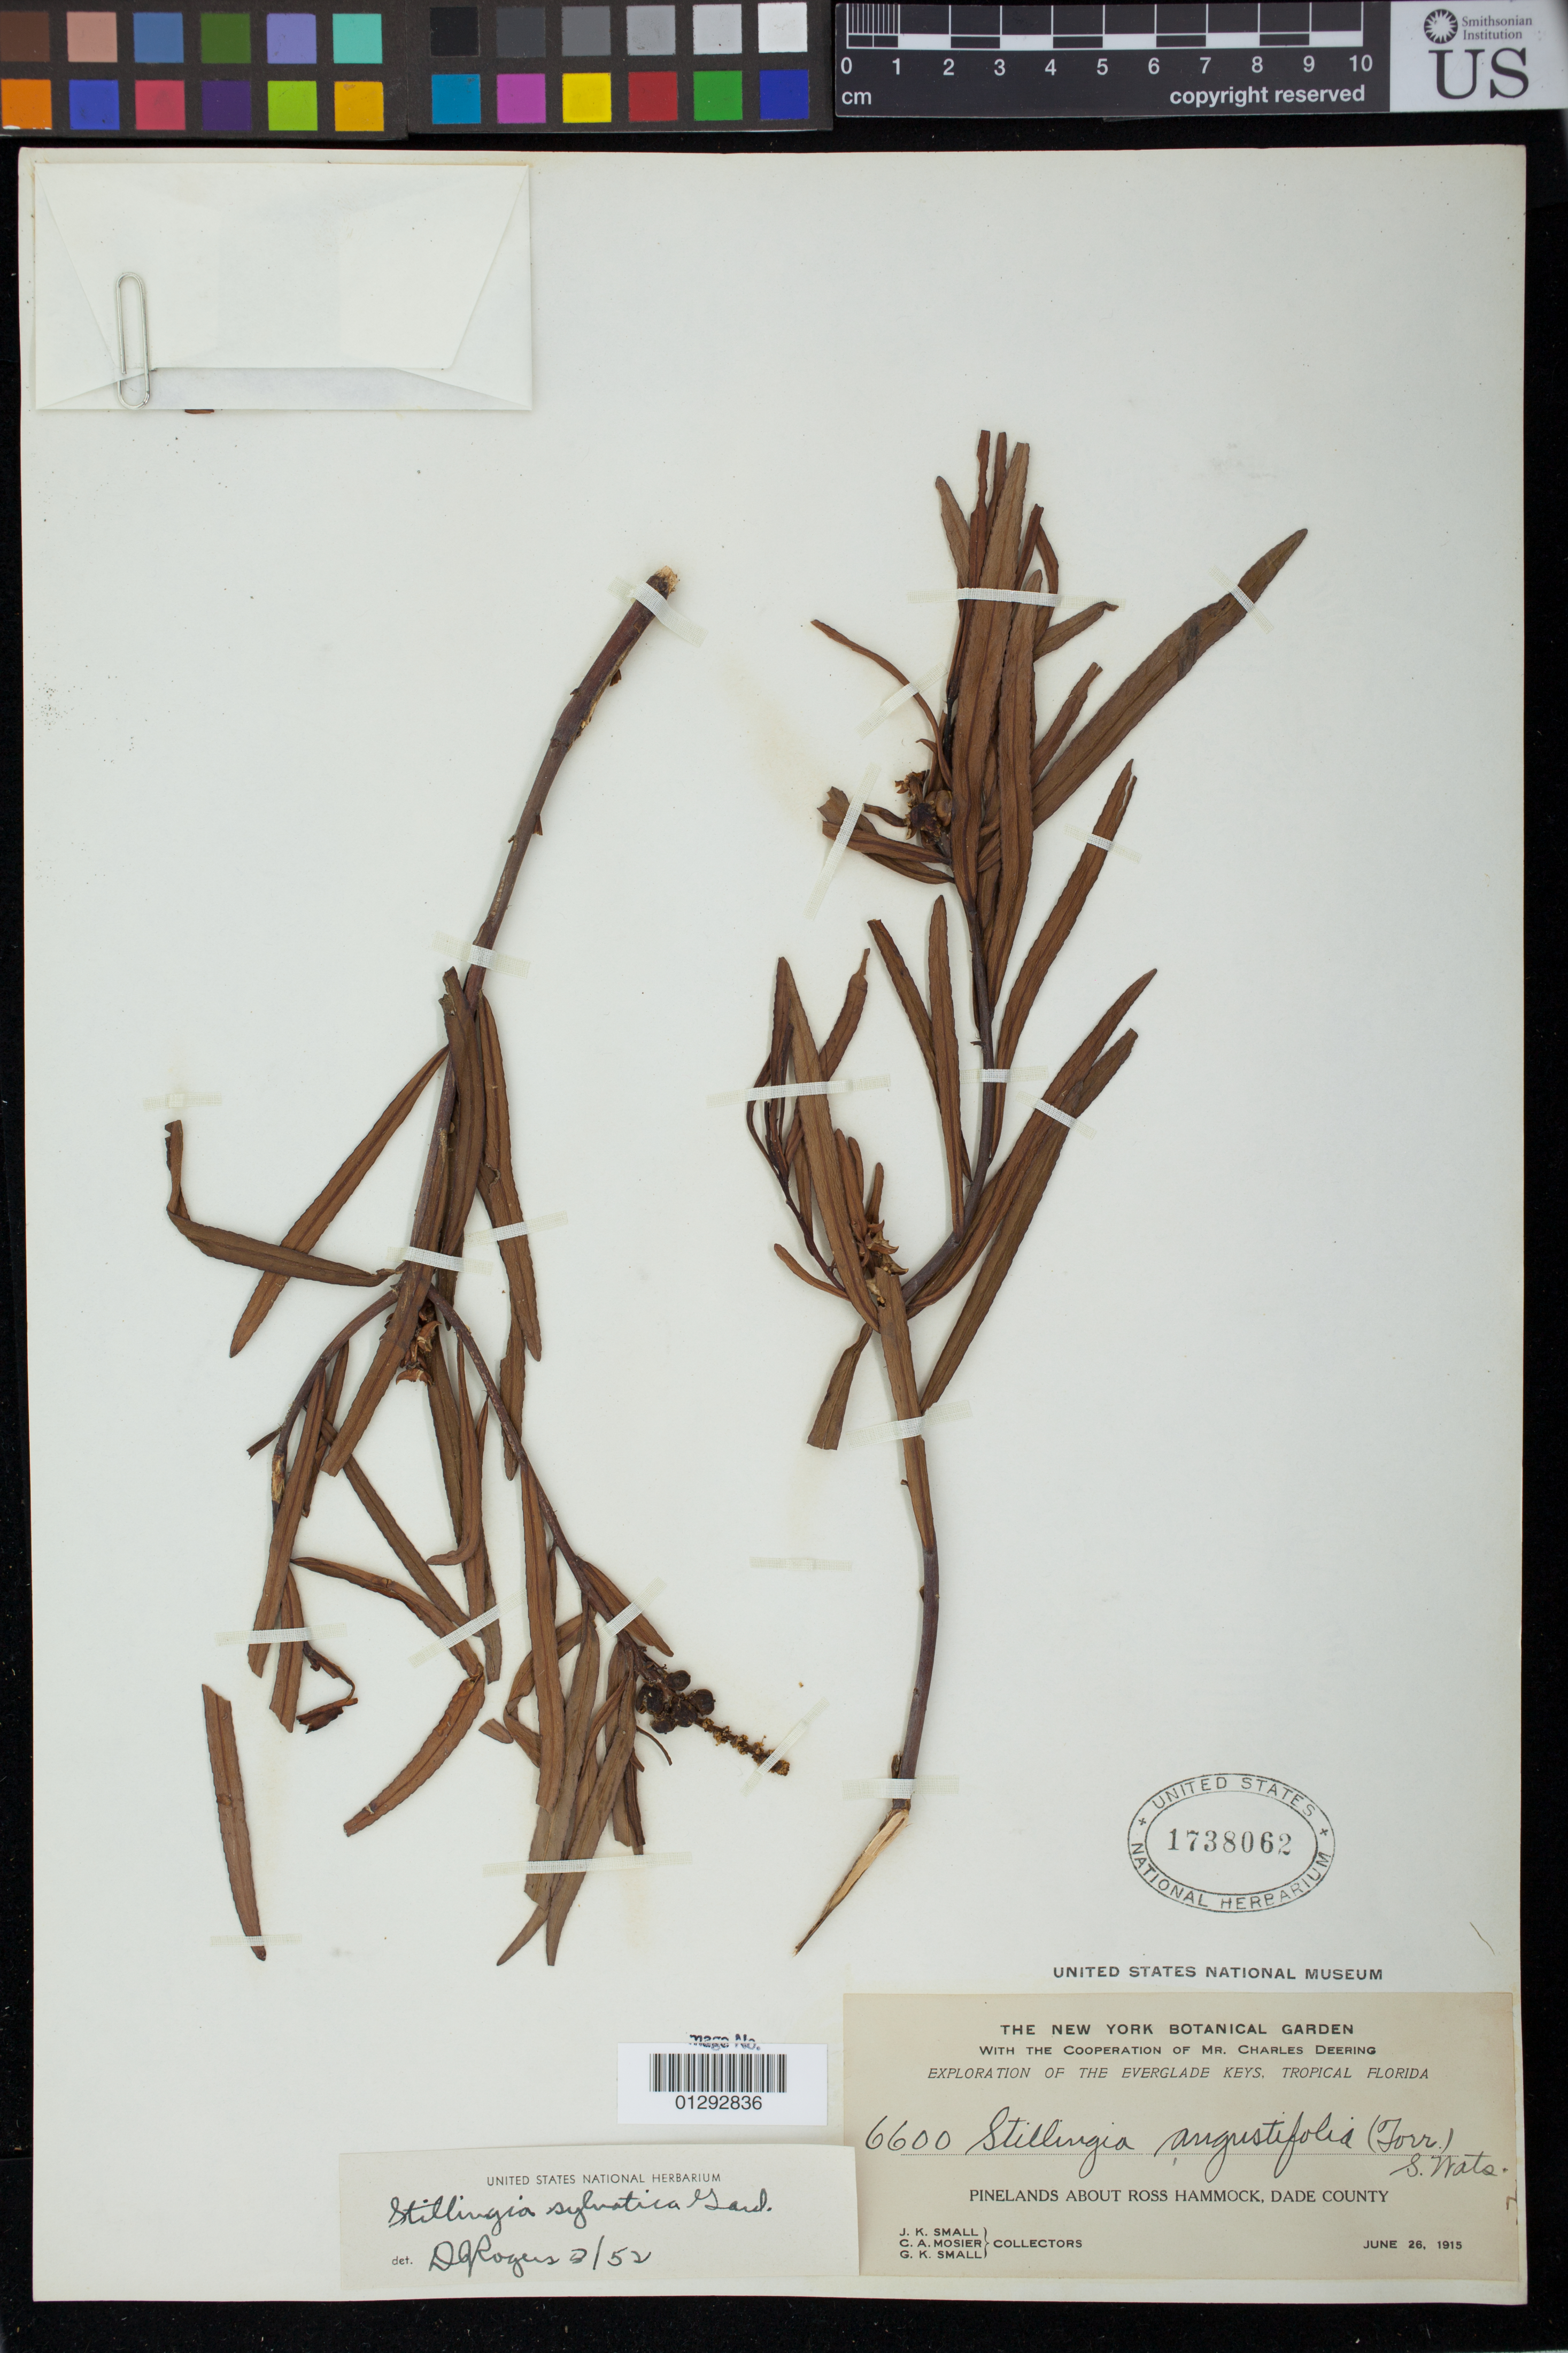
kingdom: Plantae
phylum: Tracheophyta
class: Magnoliopsida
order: Malpighiales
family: Euphorbiaceae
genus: Stillingia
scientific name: Stillingia sylvatica subsp. tenuis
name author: (Small) D.J. Rogers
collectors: J. K. Small, C. A. Mosier & G. K. Small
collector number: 6600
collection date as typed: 26 Jun 1915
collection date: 1915-06-26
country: United States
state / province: Florida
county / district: Dade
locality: About Ross Hammock.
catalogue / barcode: US 1738062